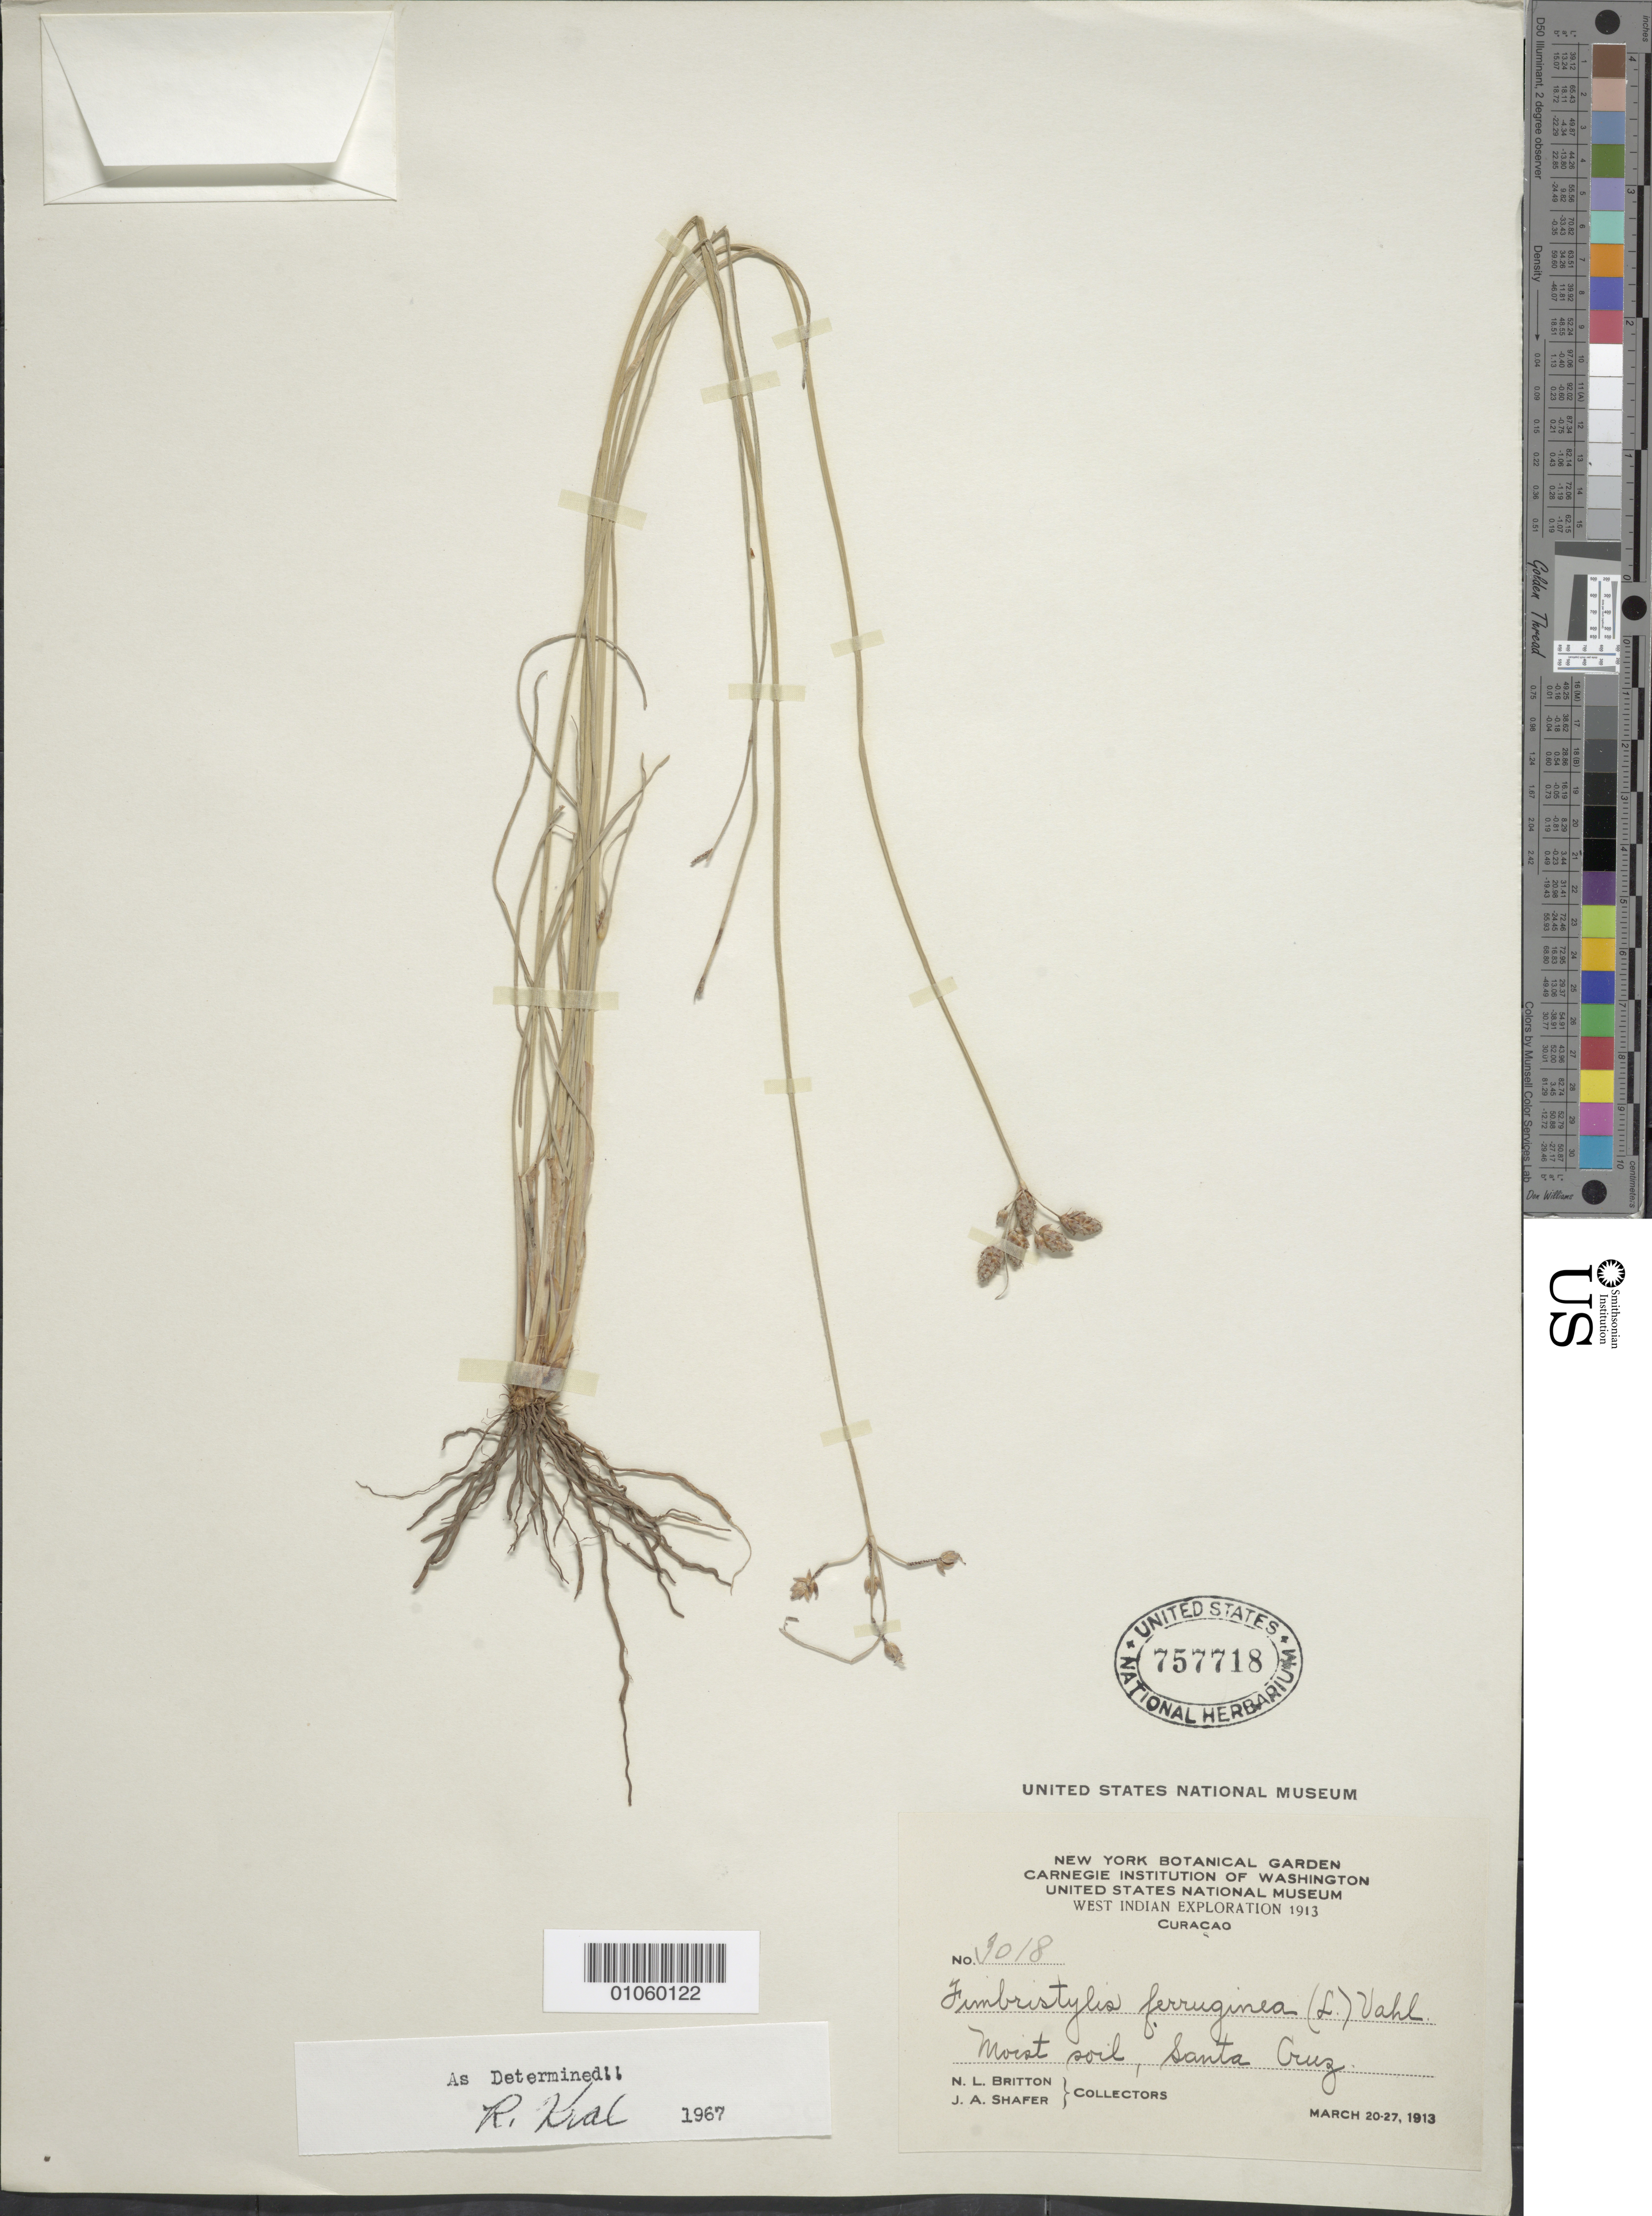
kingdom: Plantae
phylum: Tracheophyta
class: Liliopsida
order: Poales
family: Cyperaceae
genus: Fimbristylis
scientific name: Fimbristylis ferruginea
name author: (L.) Vahl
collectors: N. Britton & J. A. Shafer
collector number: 3018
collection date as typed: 20 Mar 1913 to 27 Mar 1913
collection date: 1913-03-20/1913-03-27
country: Curaçao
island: Curaçao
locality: Santa Cruz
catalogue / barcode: US 757718